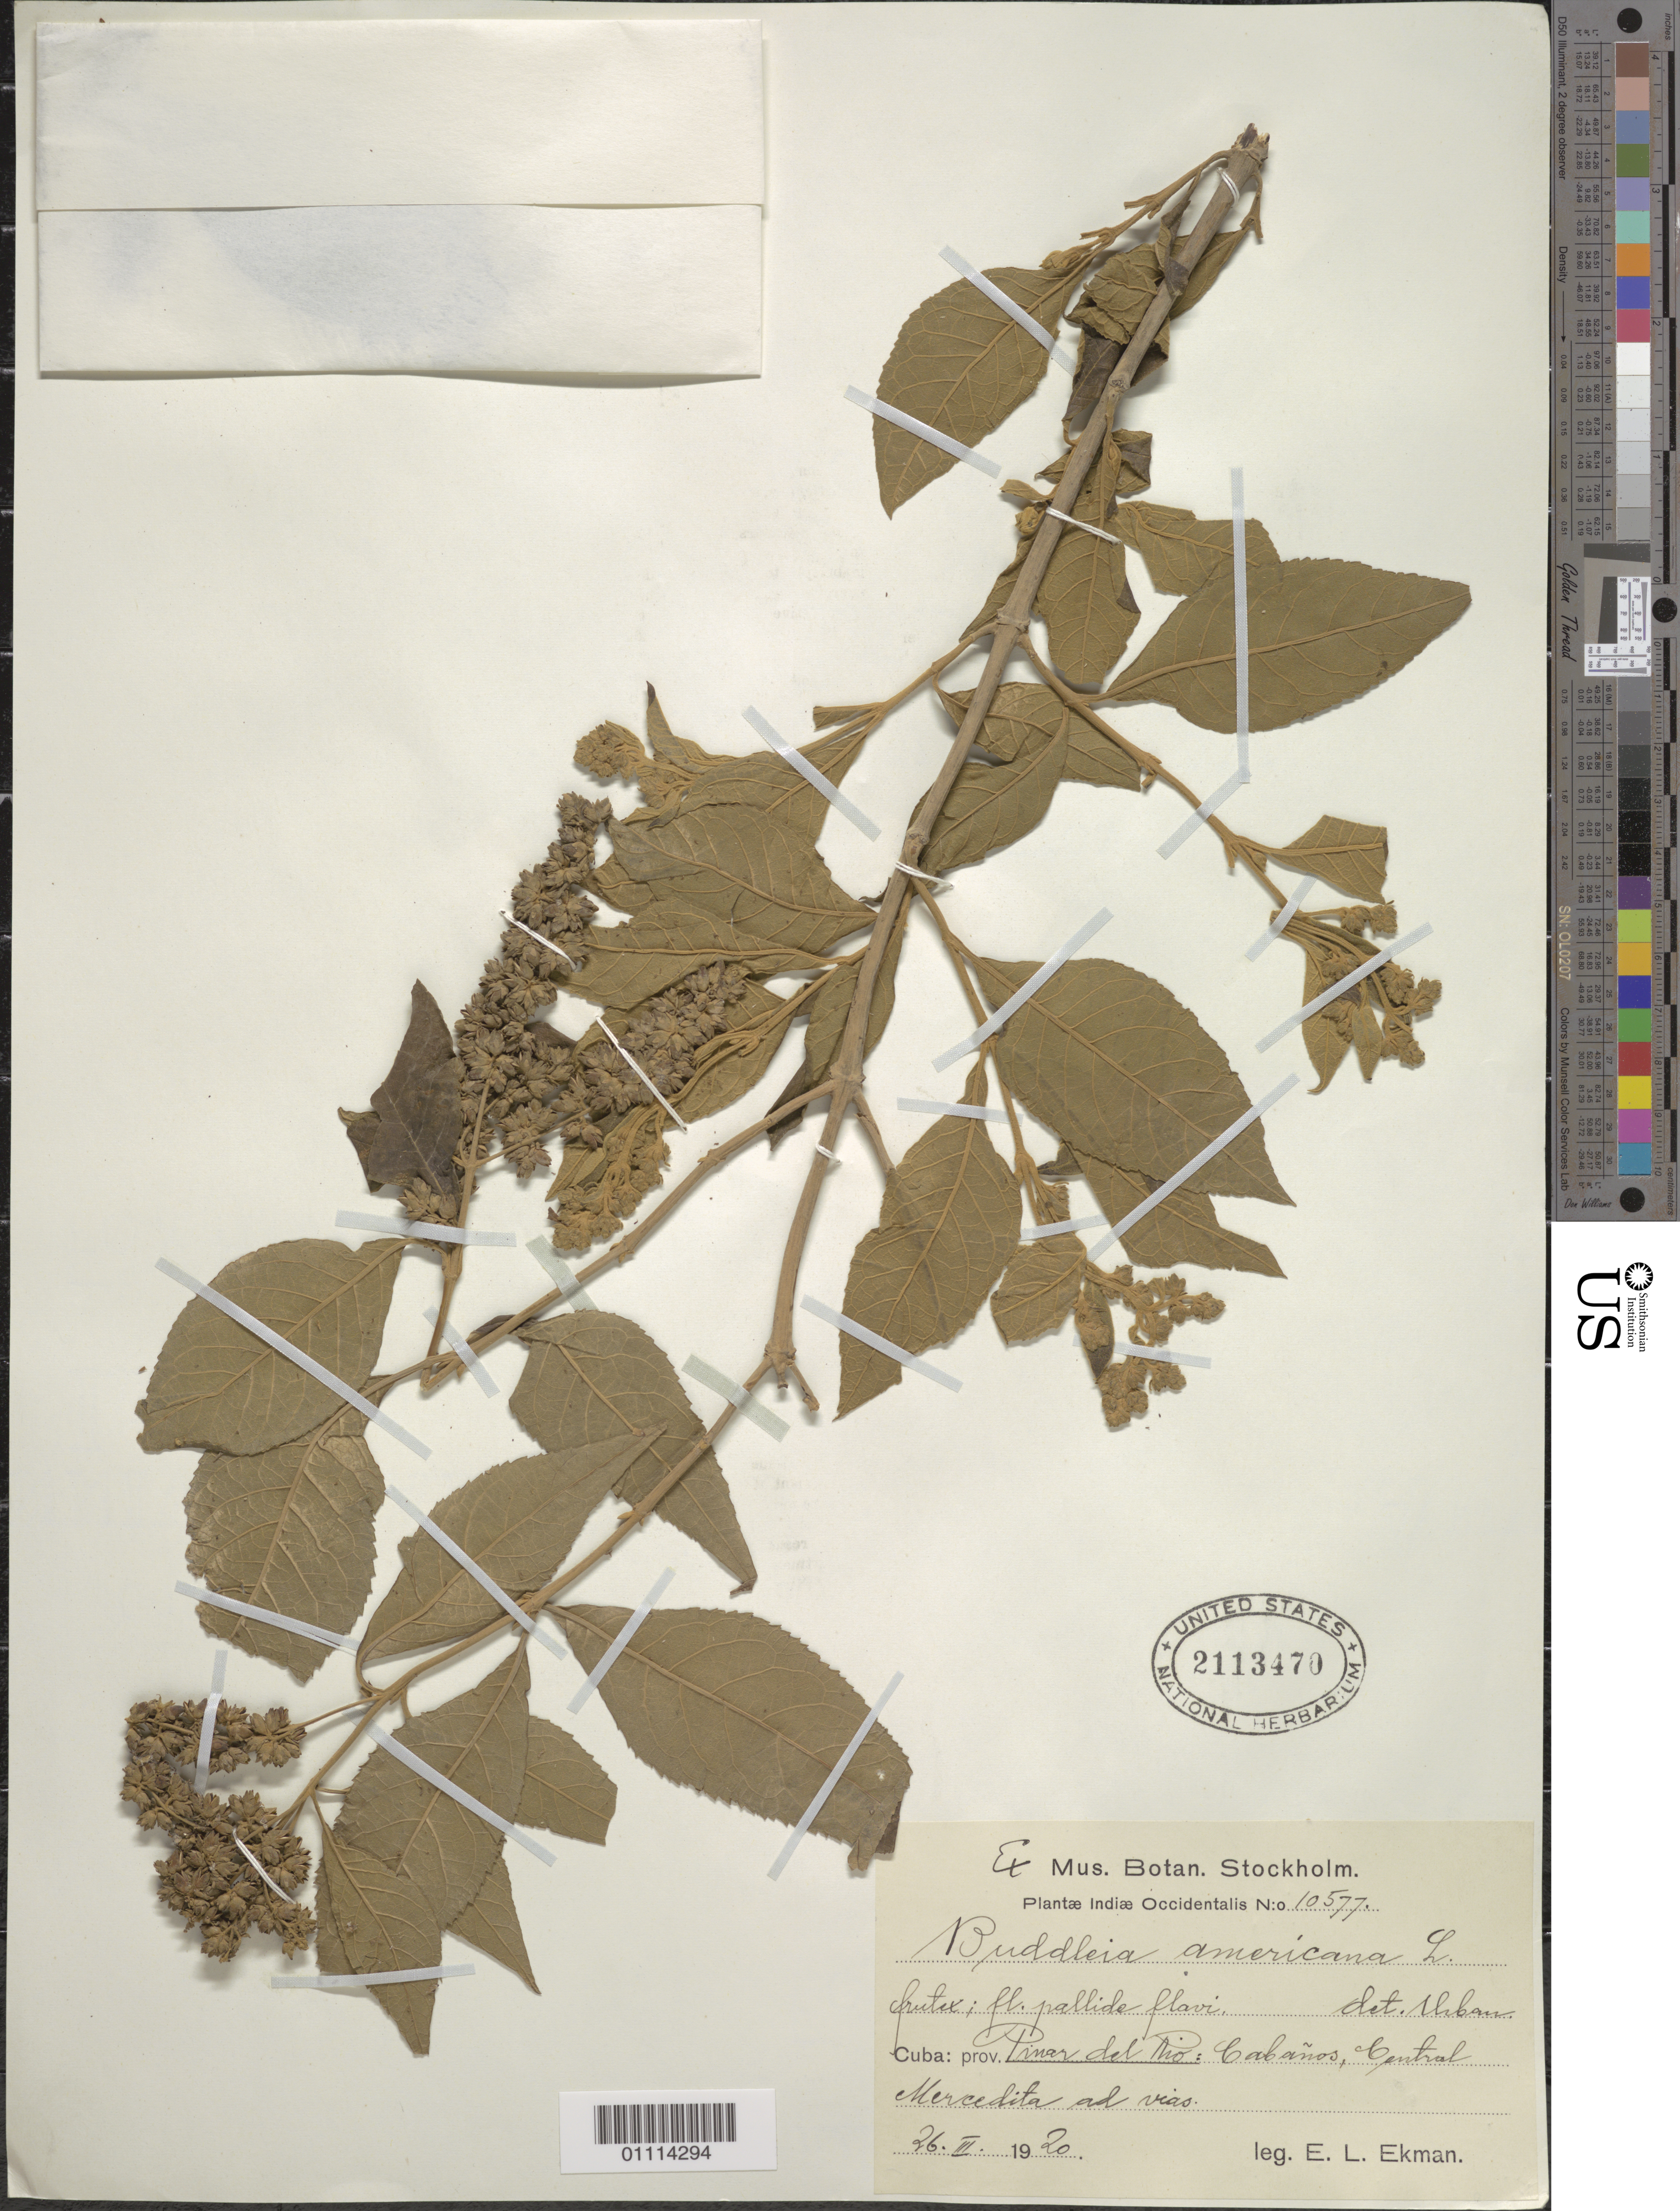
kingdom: Plantae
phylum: Tracheophyta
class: Magnoliopsida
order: Lamiales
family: Scrophulariaceae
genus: Buddleja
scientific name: Buddleja americana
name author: L.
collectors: E. L. Ekman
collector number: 10577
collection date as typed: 26 Mar 1920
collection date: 1920-03-26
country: Cuba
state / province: Pinar del Rio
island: Cuba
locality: Pinar del Rio: Cabanas, Central Nercedita ad vias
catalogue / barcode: US 2113470